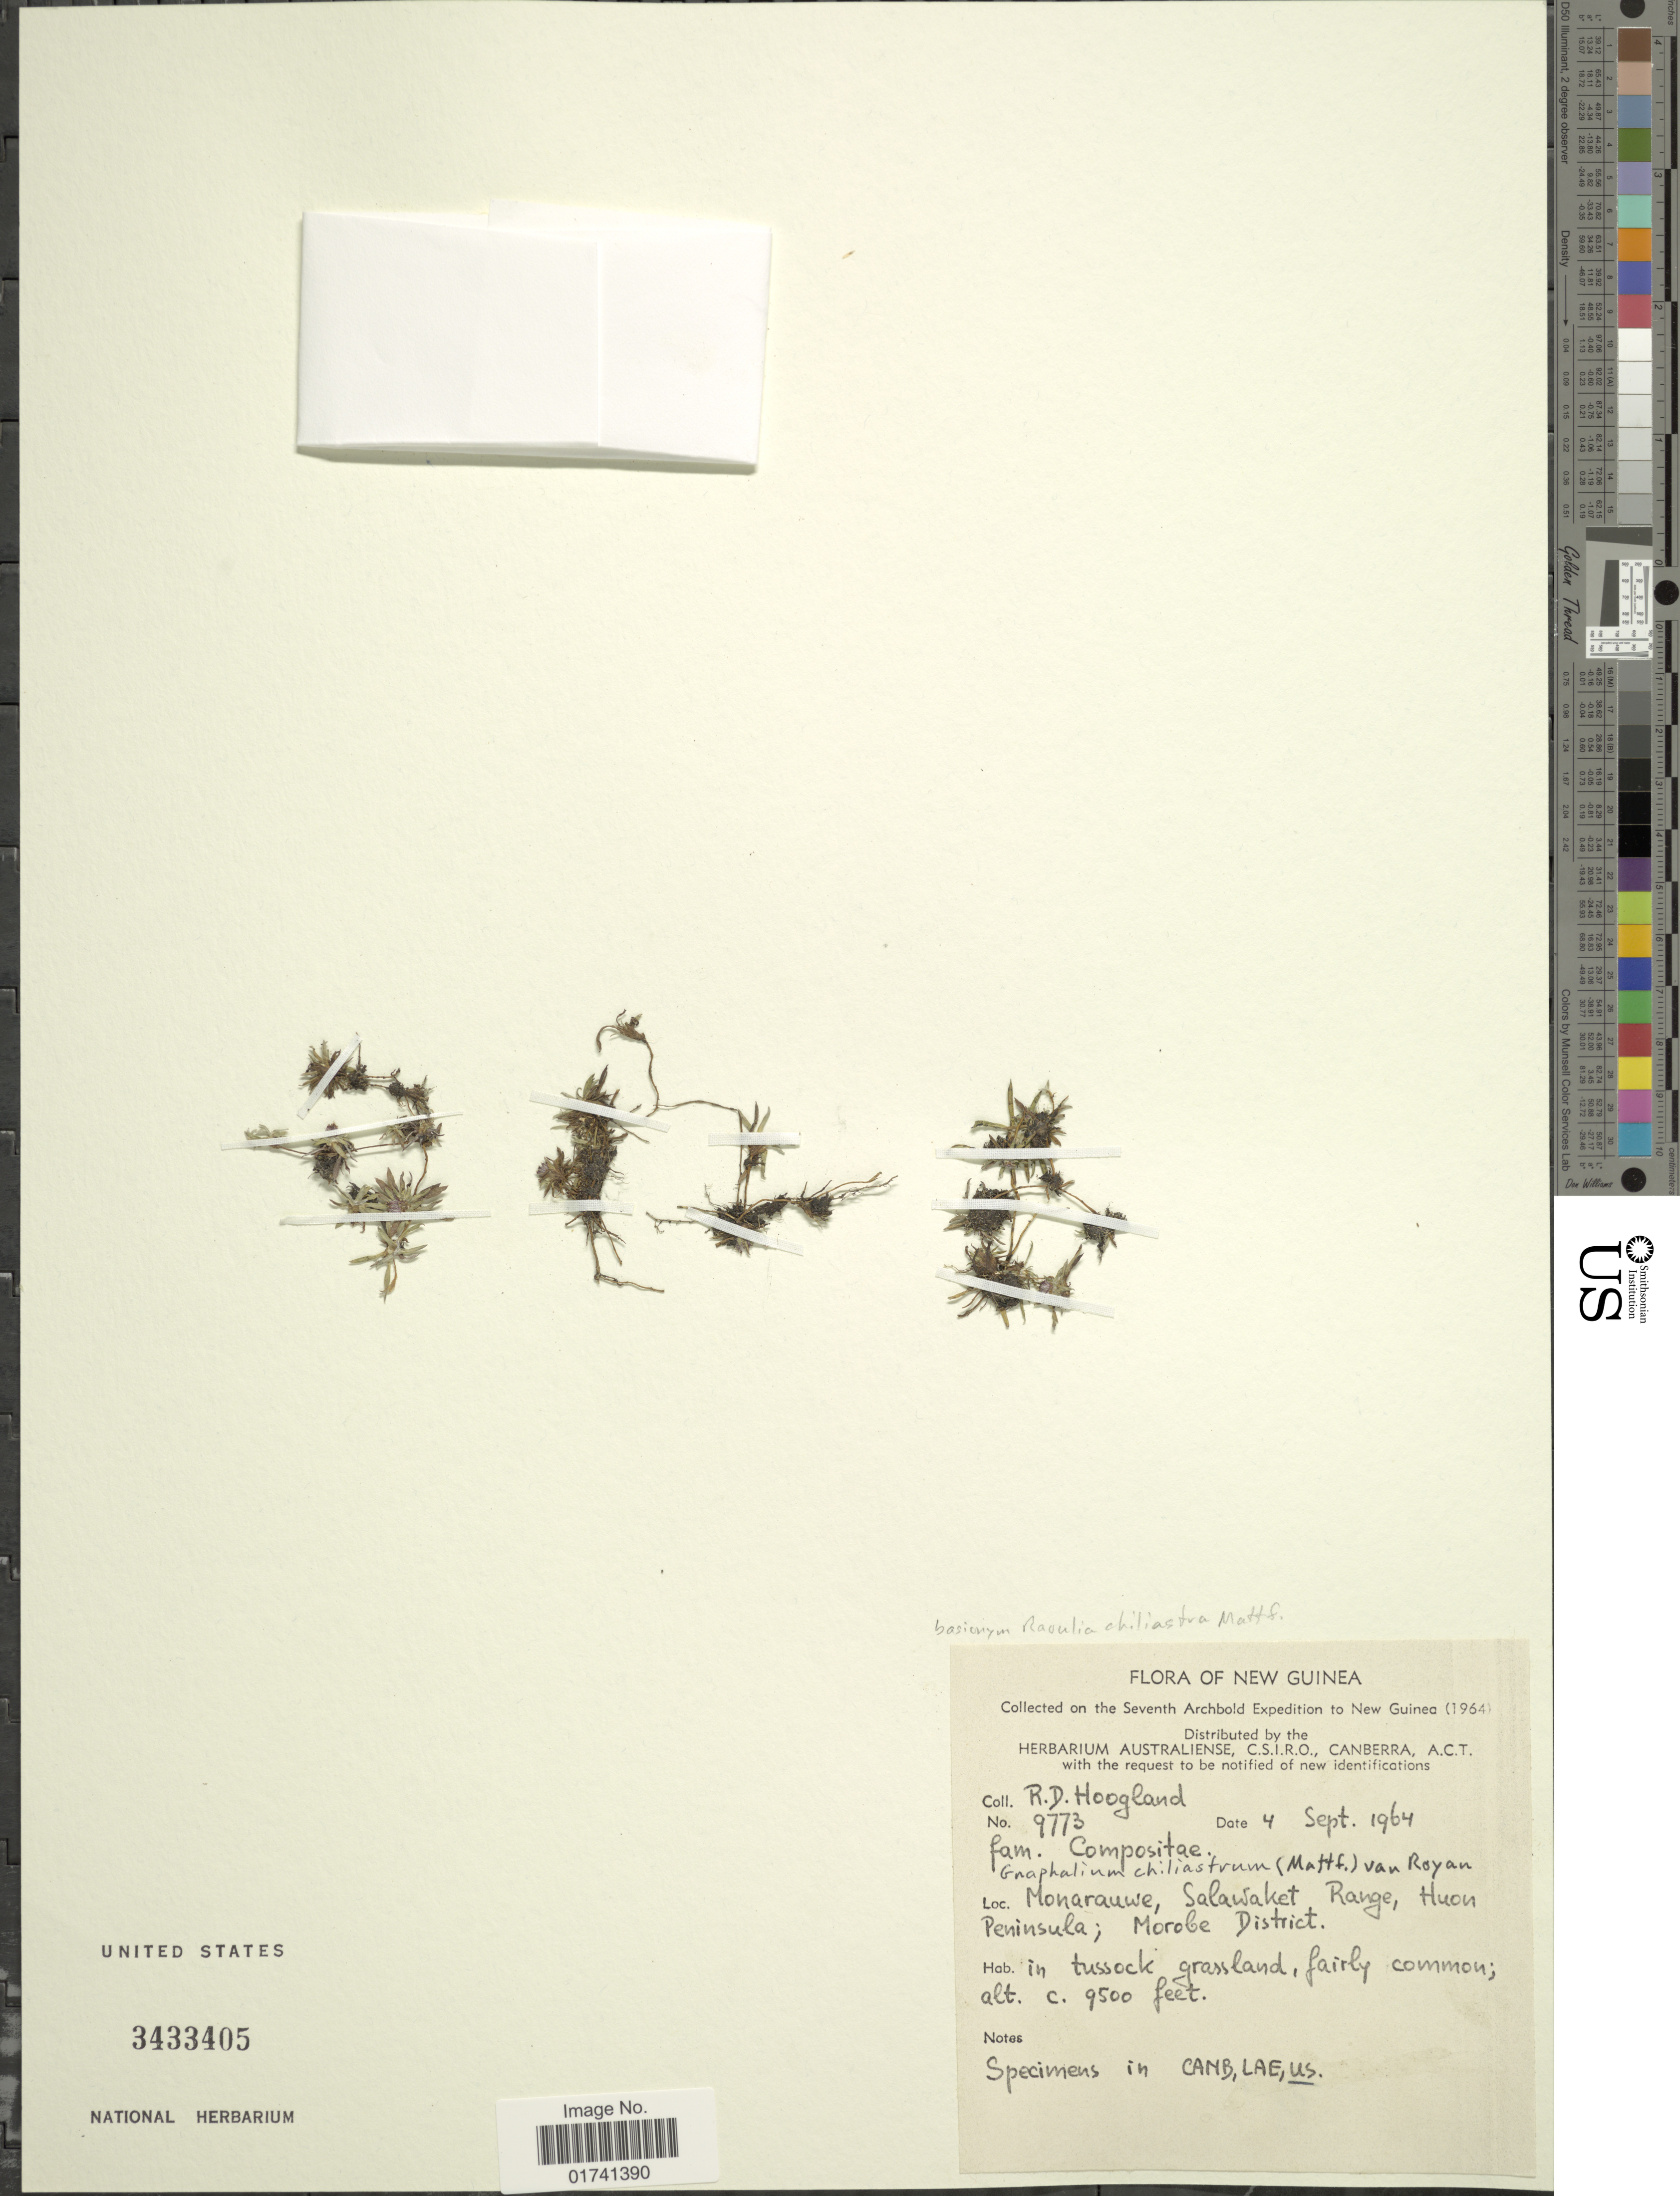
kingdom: Plantae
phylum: Tracheophyta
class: Magnoliopsida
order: Asterales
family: Asteraceae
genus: Raoulia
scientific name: Raoulia chiliastra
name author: Mattf.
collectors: R. D. Hoogland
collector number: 9773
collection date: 1964-09-04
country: Papua New Guinea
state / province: Morobe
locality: Monarauwe, Salawaket Range, Huon Peninsula.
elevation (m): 2896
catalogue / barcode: US 3433405